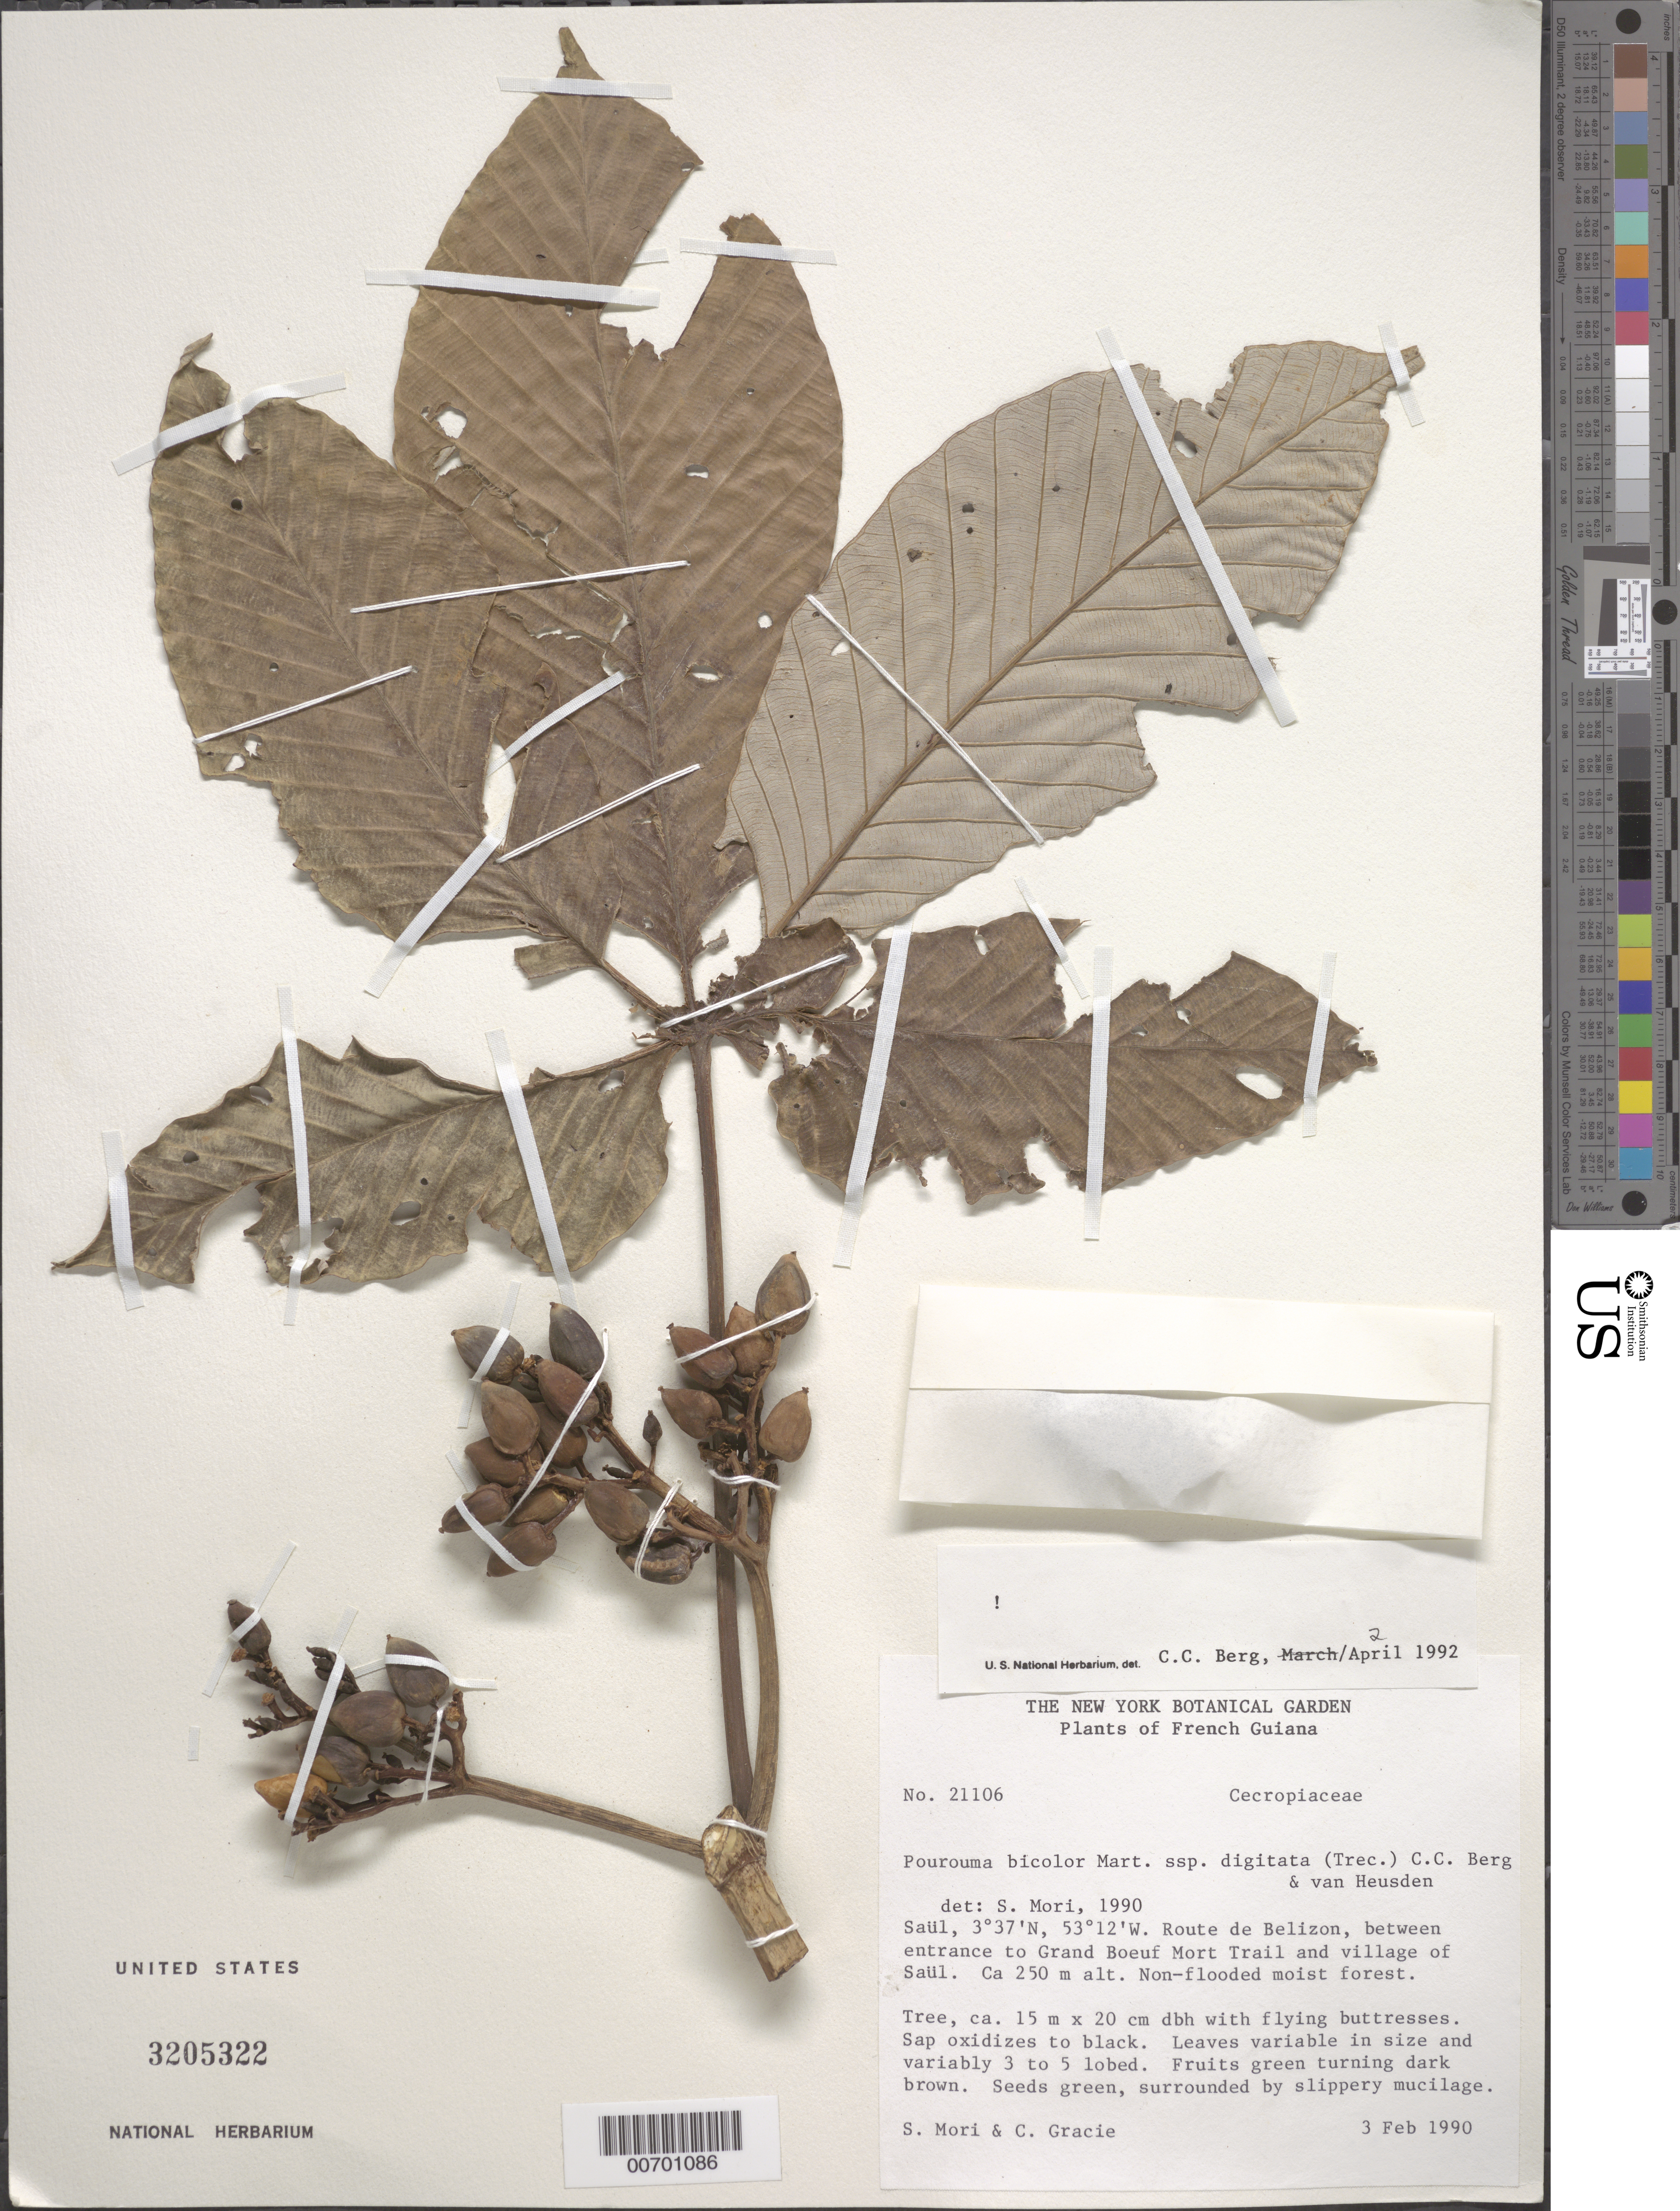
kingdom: Plantae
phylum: Tracheophyta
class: Magnoliopsida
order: Rosales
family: Urticaceae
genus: Pourouma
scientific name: Pourouma bicolor subsp. digitata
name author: (Trécul) C.C. Berg & Heusden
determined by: Berg, C. C.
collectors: S. Mori & C. A. Gracie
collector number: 21106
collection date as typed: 3-Feb-90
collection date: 1990-02-03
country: French Guiana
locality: Route de Bélizon, between entrance to Grand Boeuf Mort Trail and village of Saül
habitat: Non-flooded moist forest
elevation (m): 250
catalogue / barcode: US 3205322